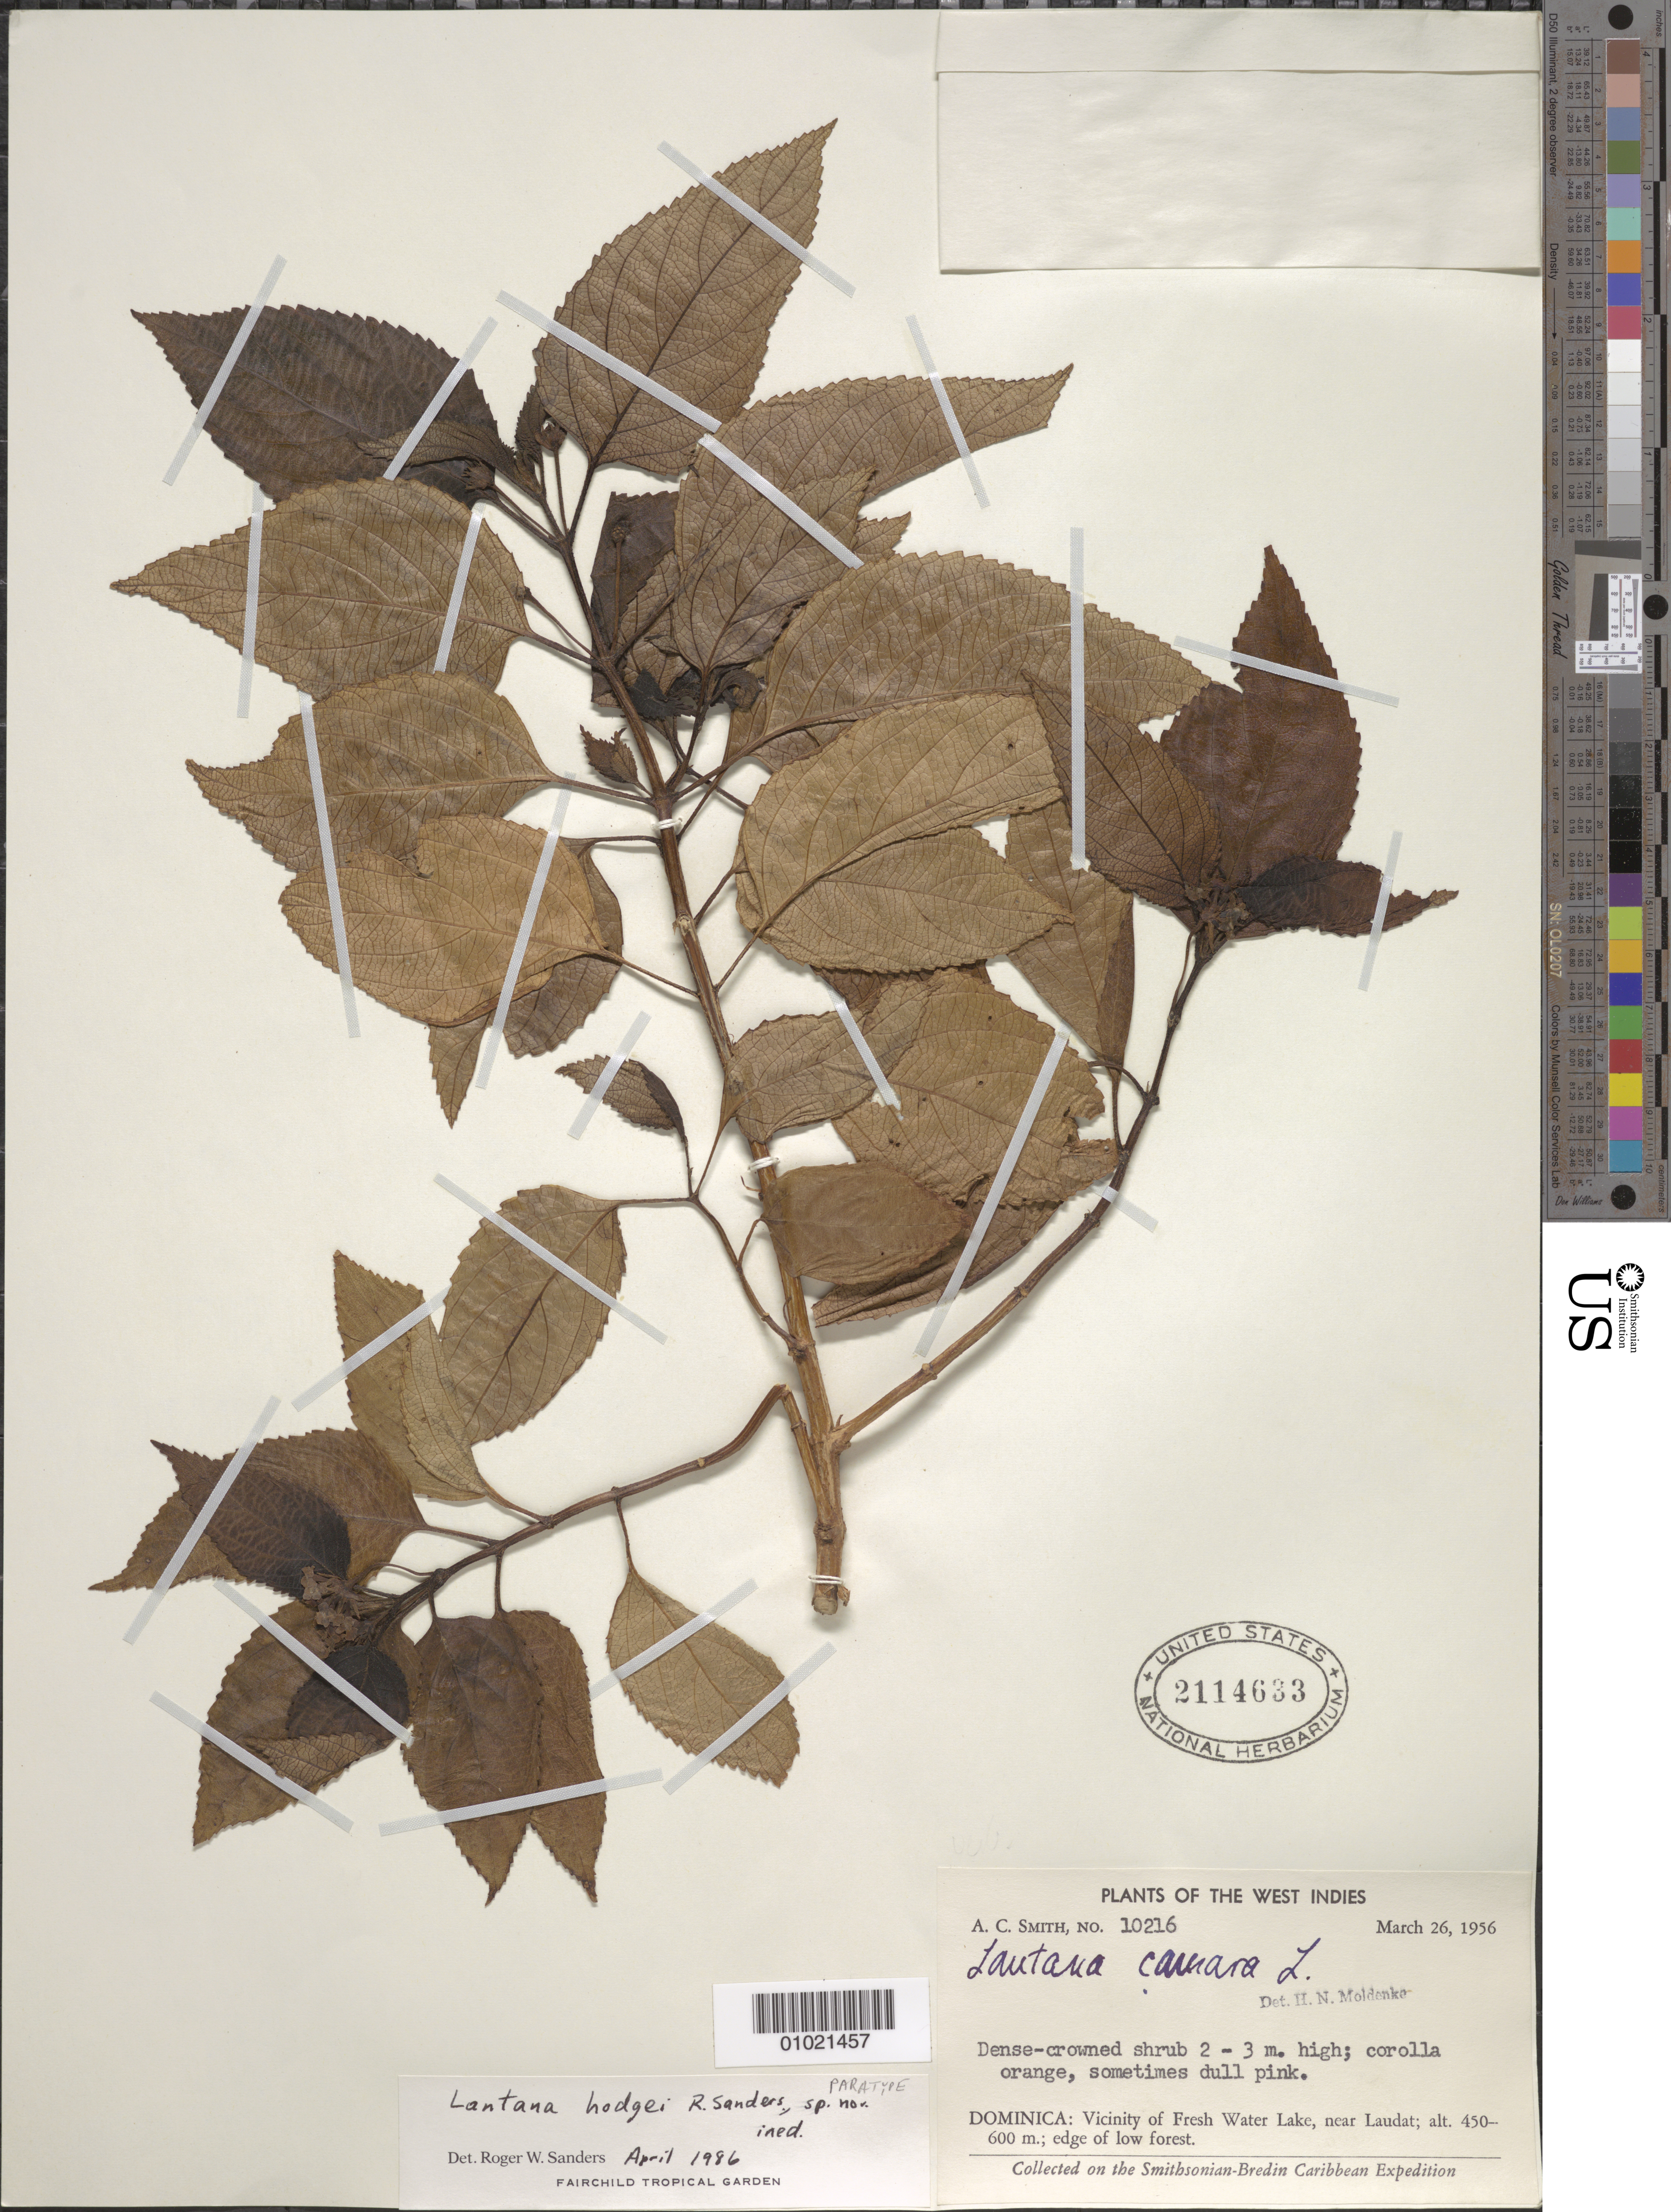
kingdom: Plantae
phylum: Tracheophyta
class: Magnoliopsida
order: Lamiales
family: Verbenaceae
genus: Lantana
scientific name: Lantana hodgei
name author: Sanders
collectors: A. C. Smith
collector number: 10216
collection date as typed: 26 Mar 1956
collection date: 1956-03-26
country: Dominica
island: Dominica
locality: Dominica: Vicinity of Fresh Water Lake, near Laudat;edge of low forest.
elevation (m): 450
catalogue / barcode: US 2114633